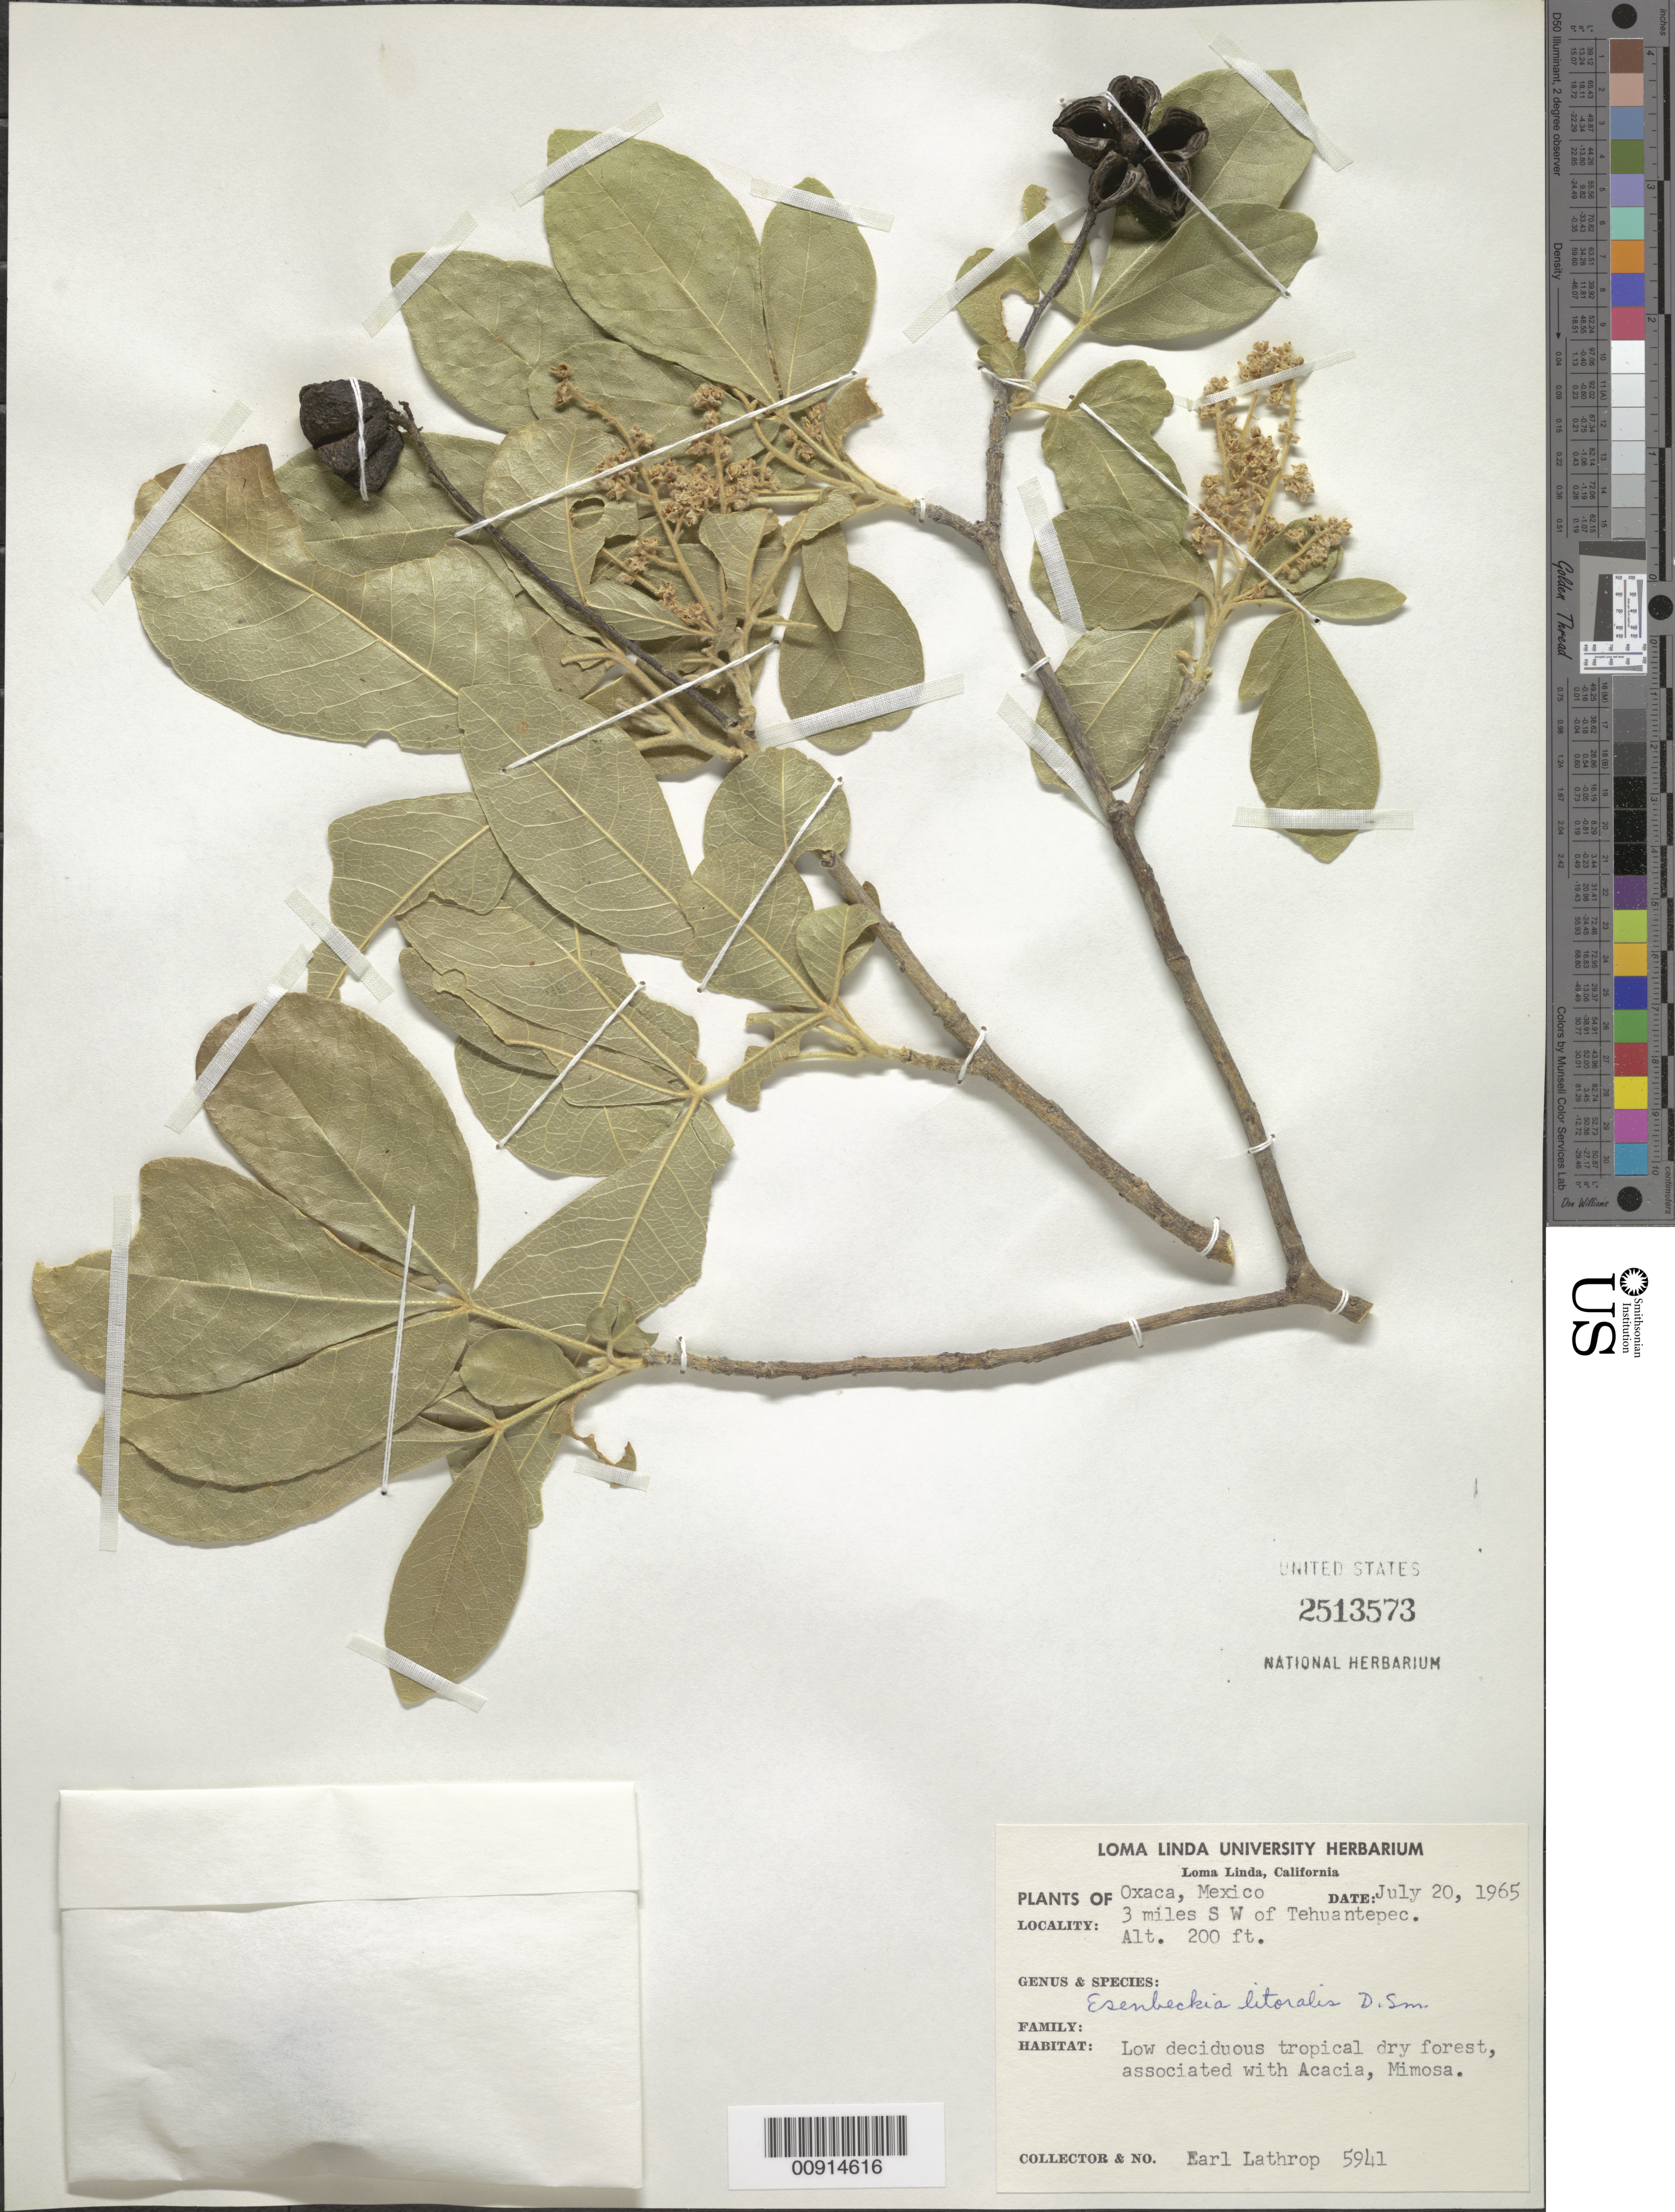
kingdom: Plantae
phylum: Tracheophyta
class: Magnoliopsida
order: Sapindales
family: Rutaceae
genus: Esenbeckia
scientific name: Esenbeckia litoralis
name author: Donn. Sm.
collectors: E. W. Lathrop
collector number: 5941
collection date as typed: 20 Jul 1965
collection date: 1965-07-20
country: Mexico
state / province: Oaxaca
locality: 3 miles SW of Tehuantepec, Oaxaca.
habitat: Low deciduous tropical dry forest, associated with Acacia, Mimosa.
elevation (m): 61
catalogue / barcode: US 2513573